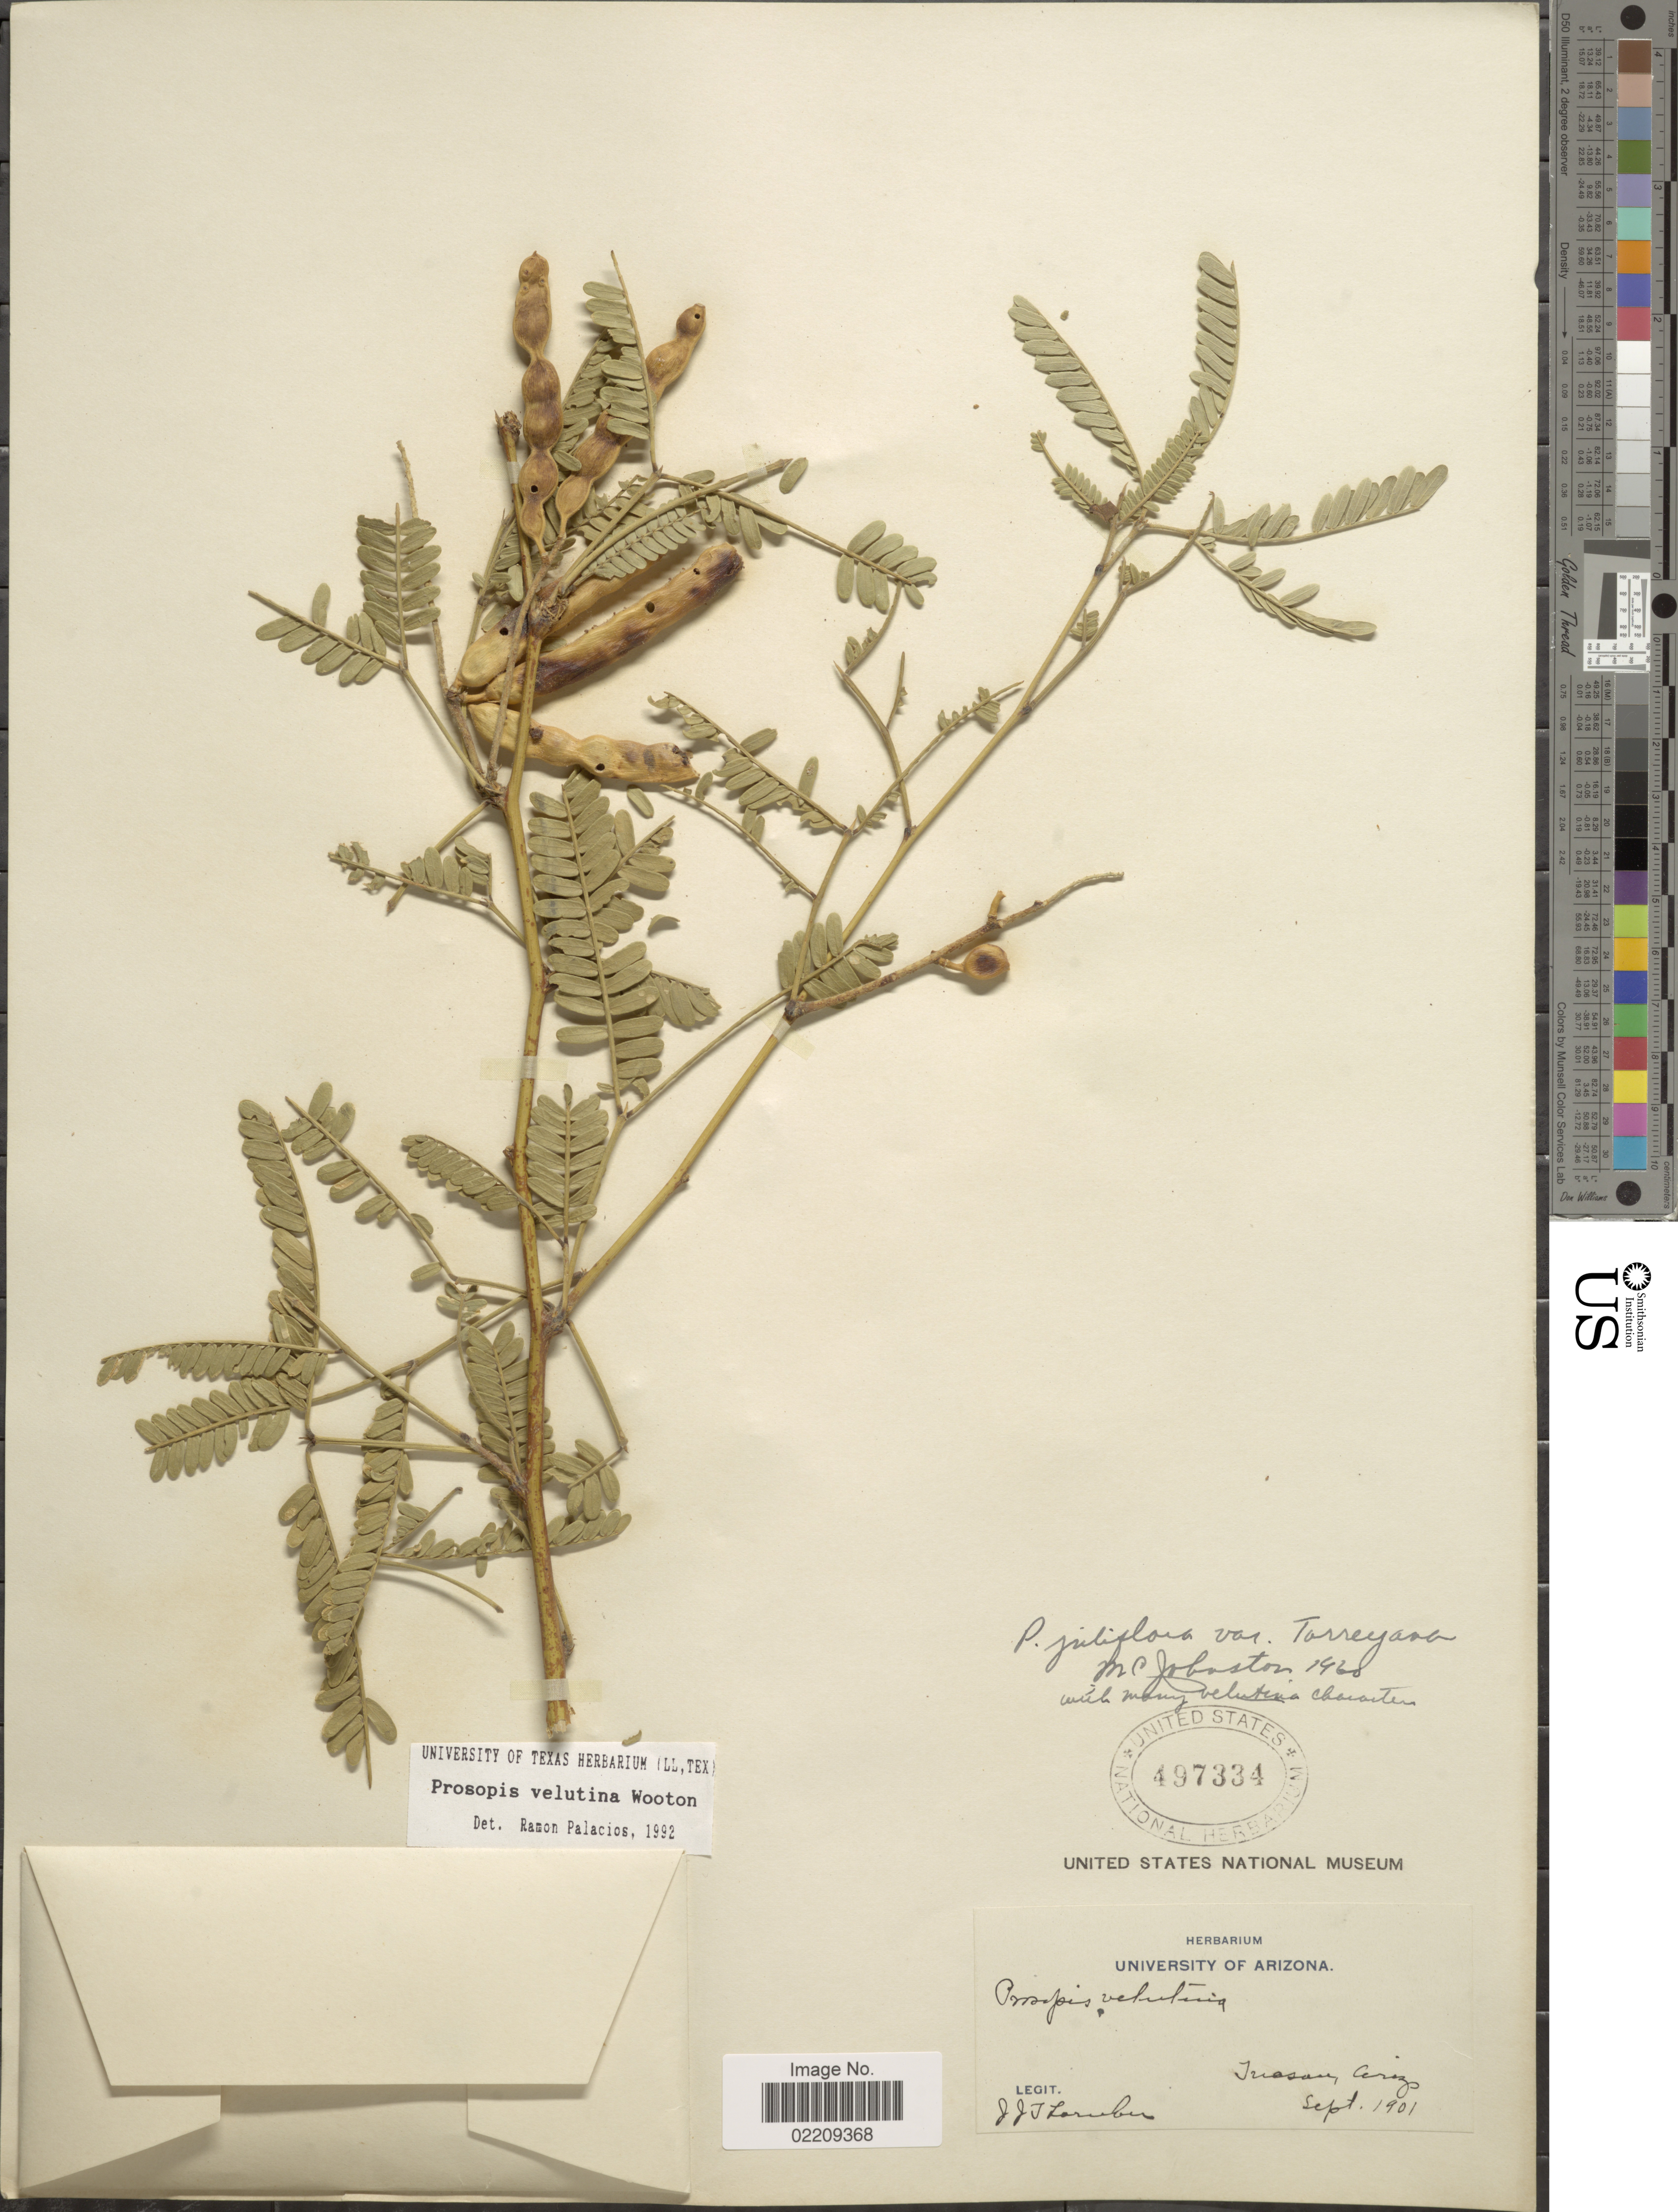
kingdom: Plantae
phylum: Tracheophyta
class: Magnoliopsida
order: Fabales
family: Fabaceae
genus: Neltuma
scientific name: Neltuma velutina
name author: (Wooton) Britton & Rose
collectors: J. Thornber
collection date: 1901-09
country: United States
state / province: Arizona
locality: Tucson.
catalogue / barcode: US 497334